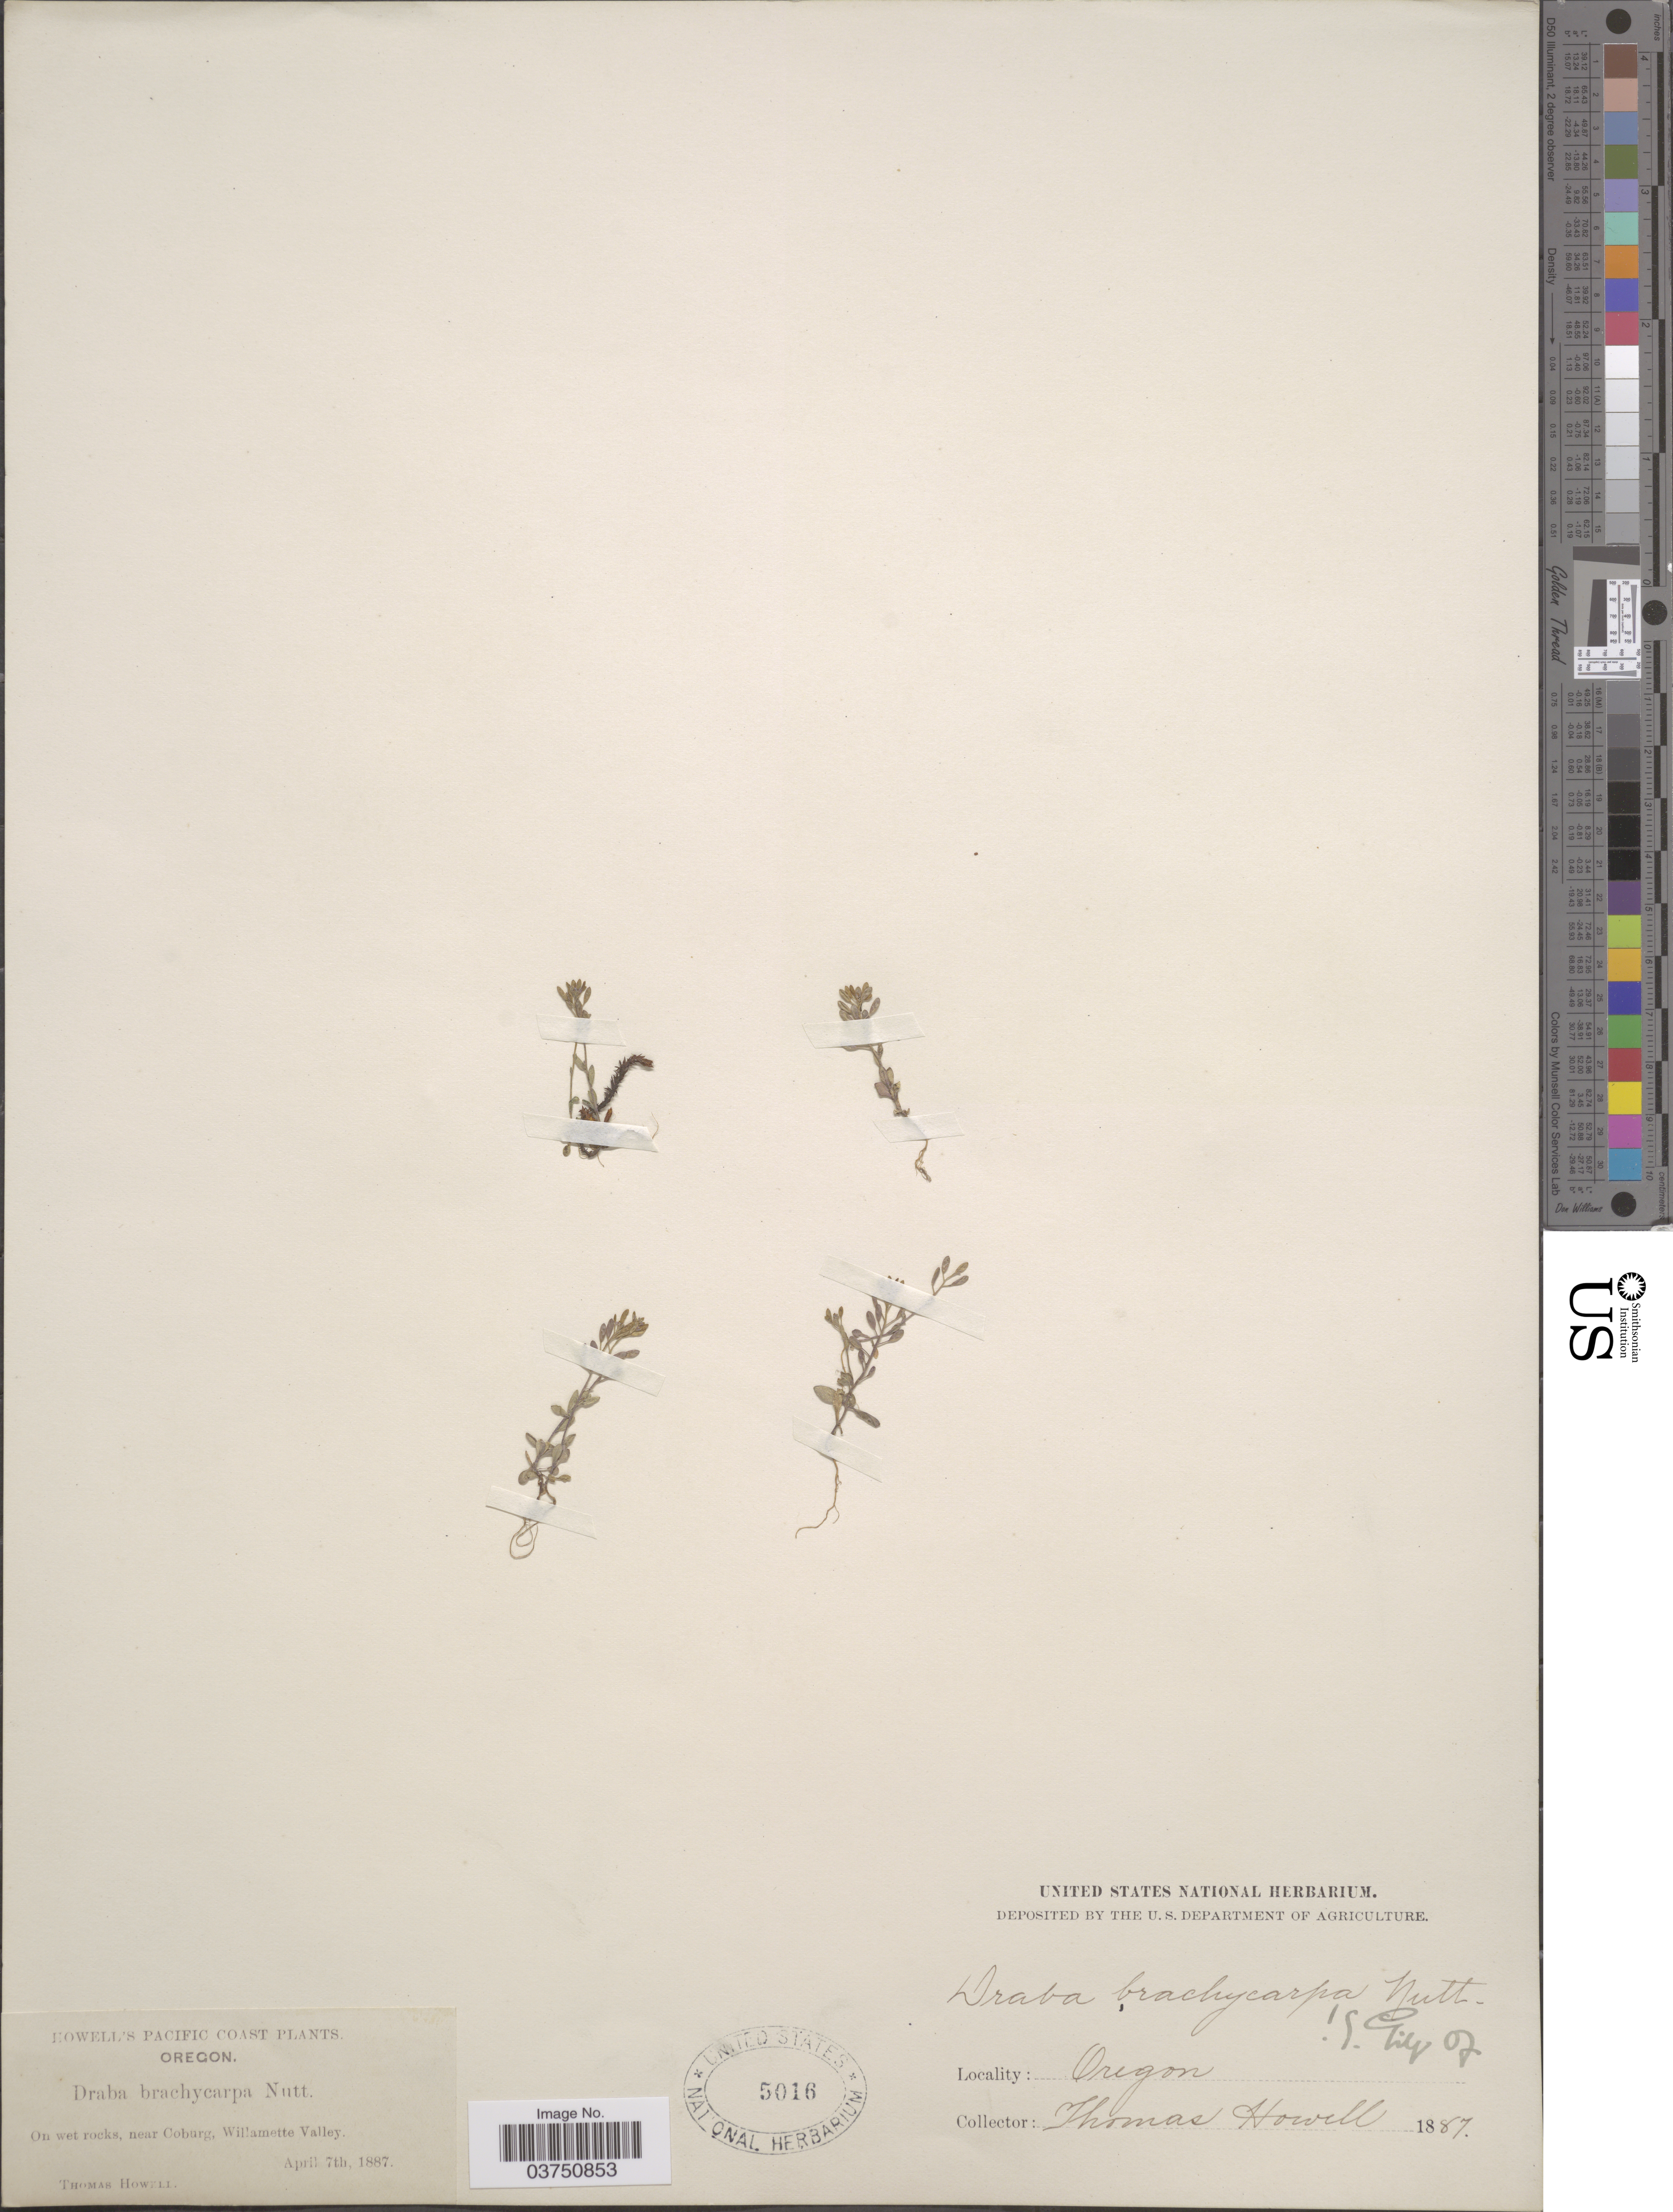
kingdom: Plantae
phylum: Tracheophyta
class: Magnoliopsida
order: Brassicales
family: Brassicaceae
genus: Draba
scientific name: Draba brachycarpa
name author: (Nutt.) Torr. & A. Gray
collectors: T. Howell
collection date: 1887-04-07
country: United States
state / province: Oregon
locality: Pacific Coast. On wet rocks, near Coburg, Willamette Valley.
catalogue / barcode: US 5016